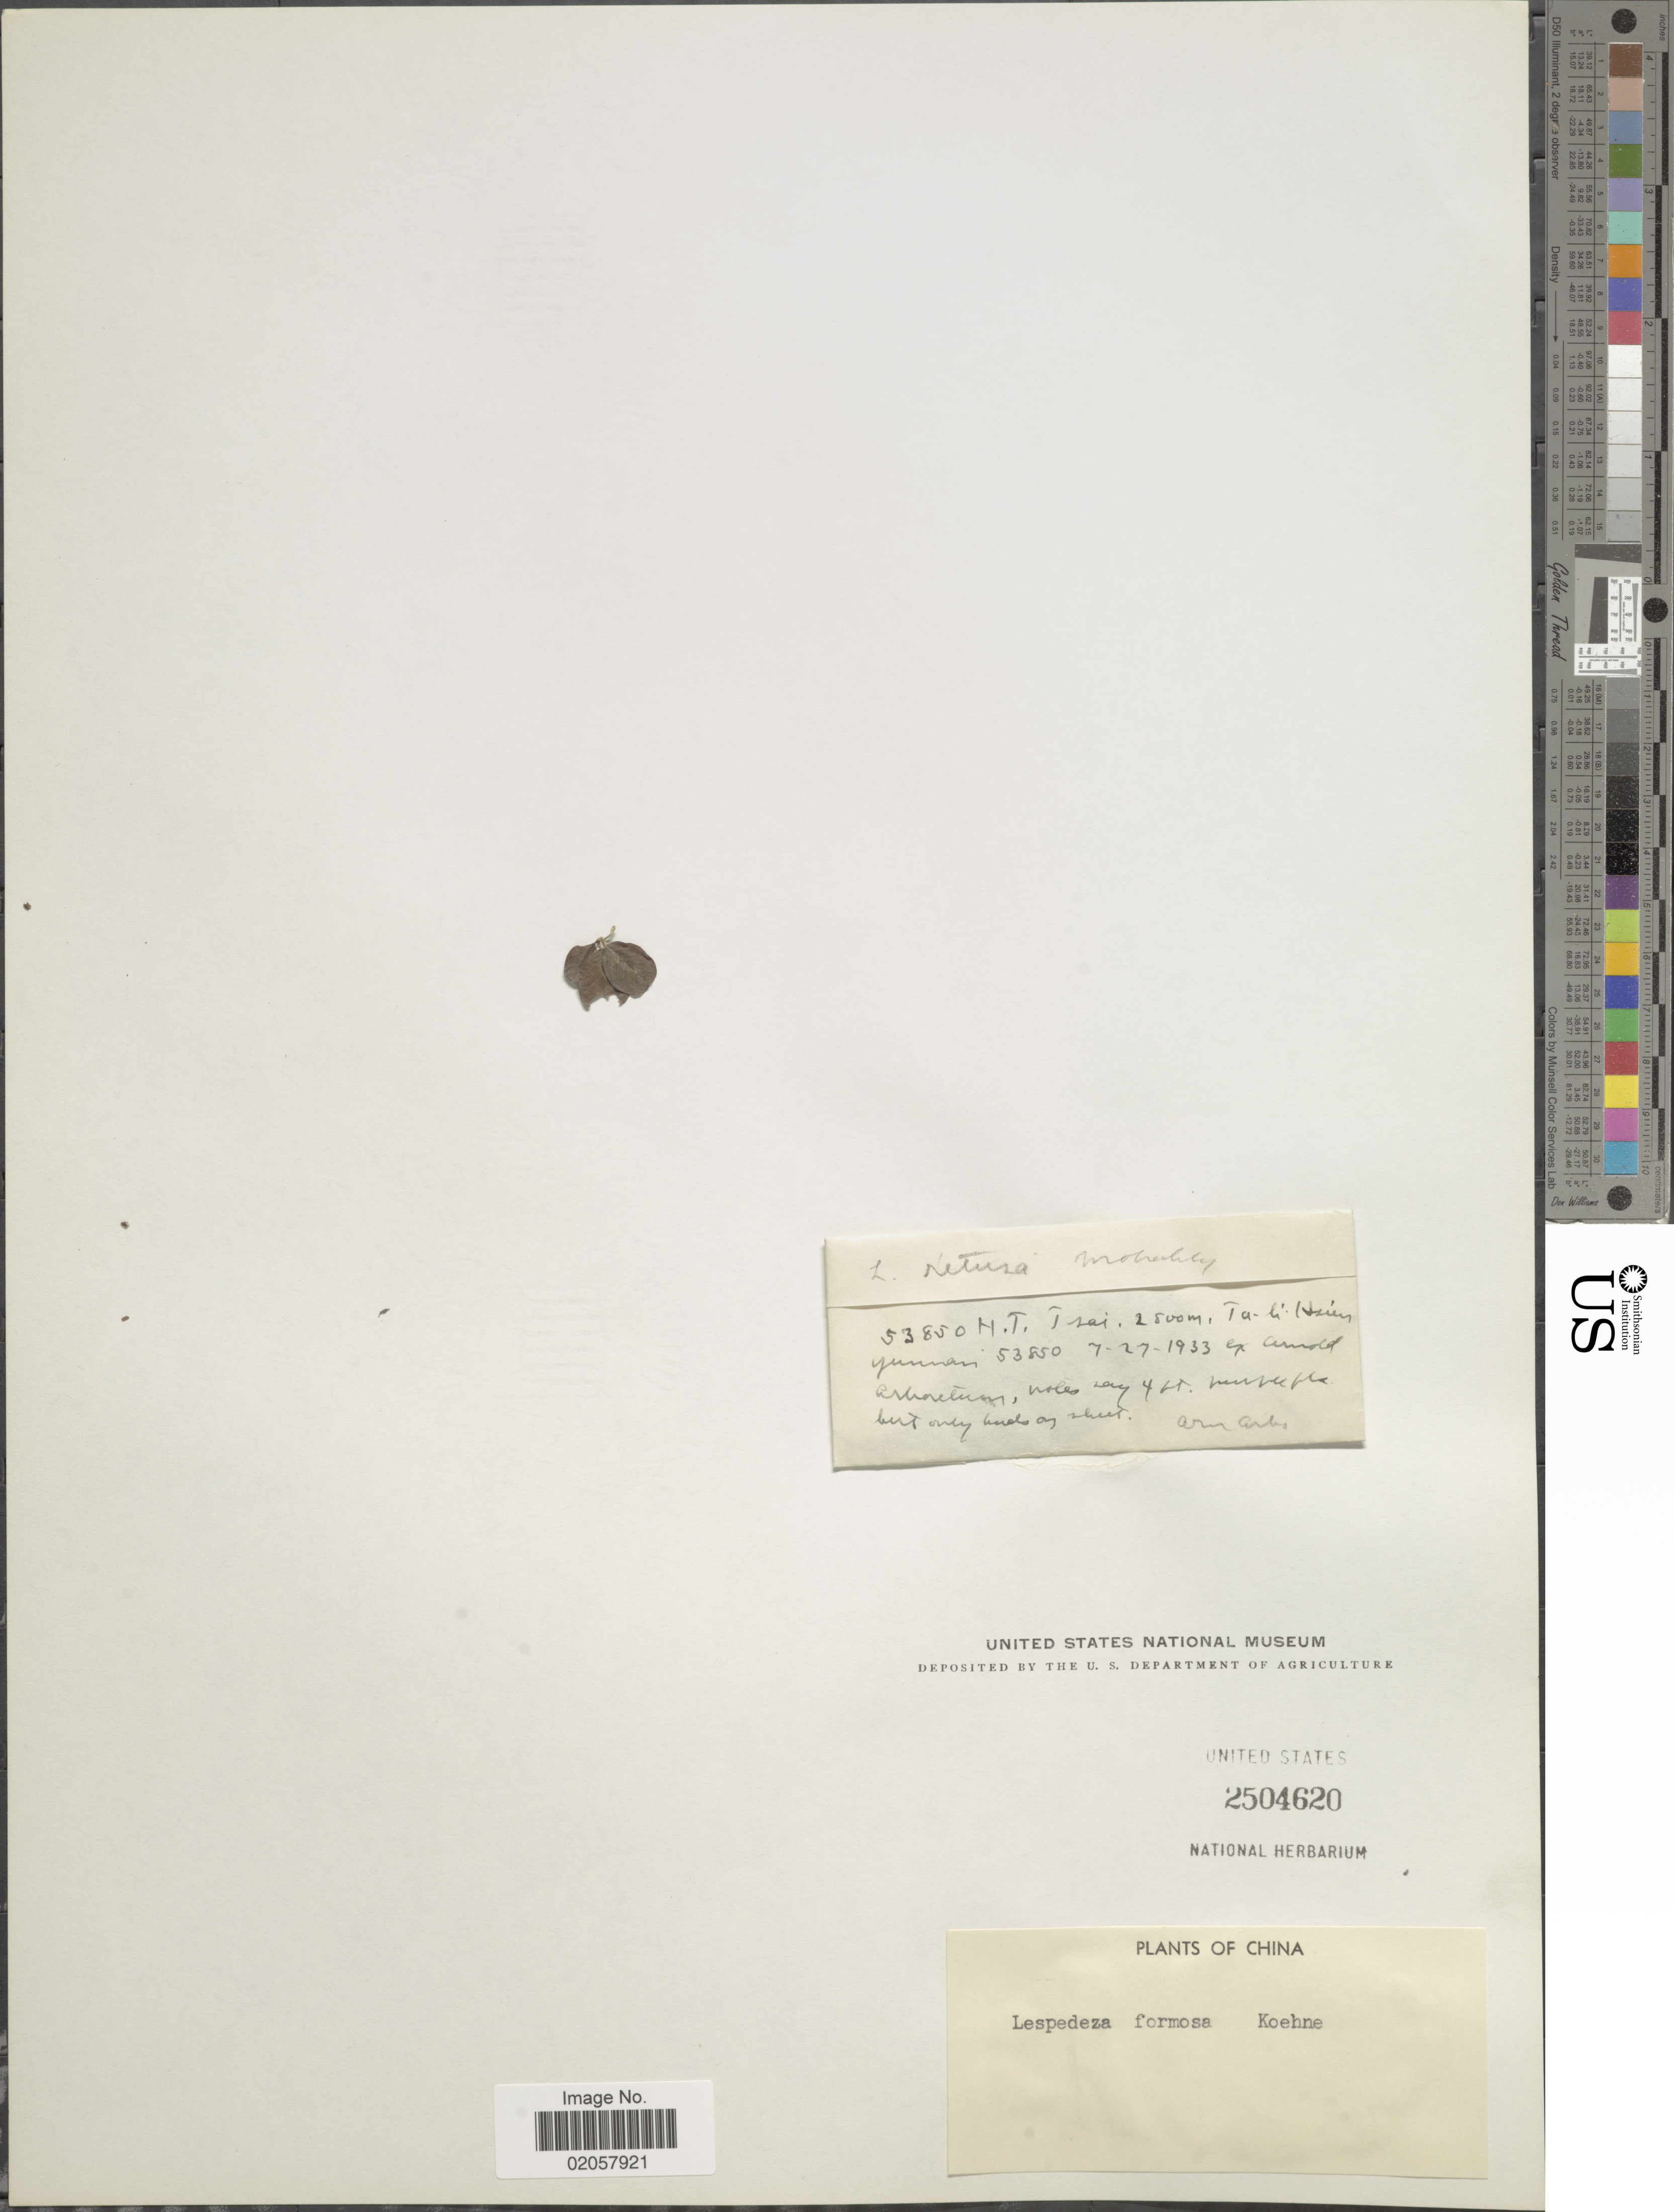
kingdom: Plantae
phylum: Tracheophyta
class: Magnoliopsida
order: Fabales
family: Fabaceae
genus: Lespedeza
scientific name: Lespedeza formosa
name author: (Vogel) Koehne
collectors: H. Tsai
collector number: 53850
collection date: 1933-07-27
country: China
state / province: Yunnan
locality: Ta-li Hsien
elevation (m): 2500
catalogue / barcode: US 2504620